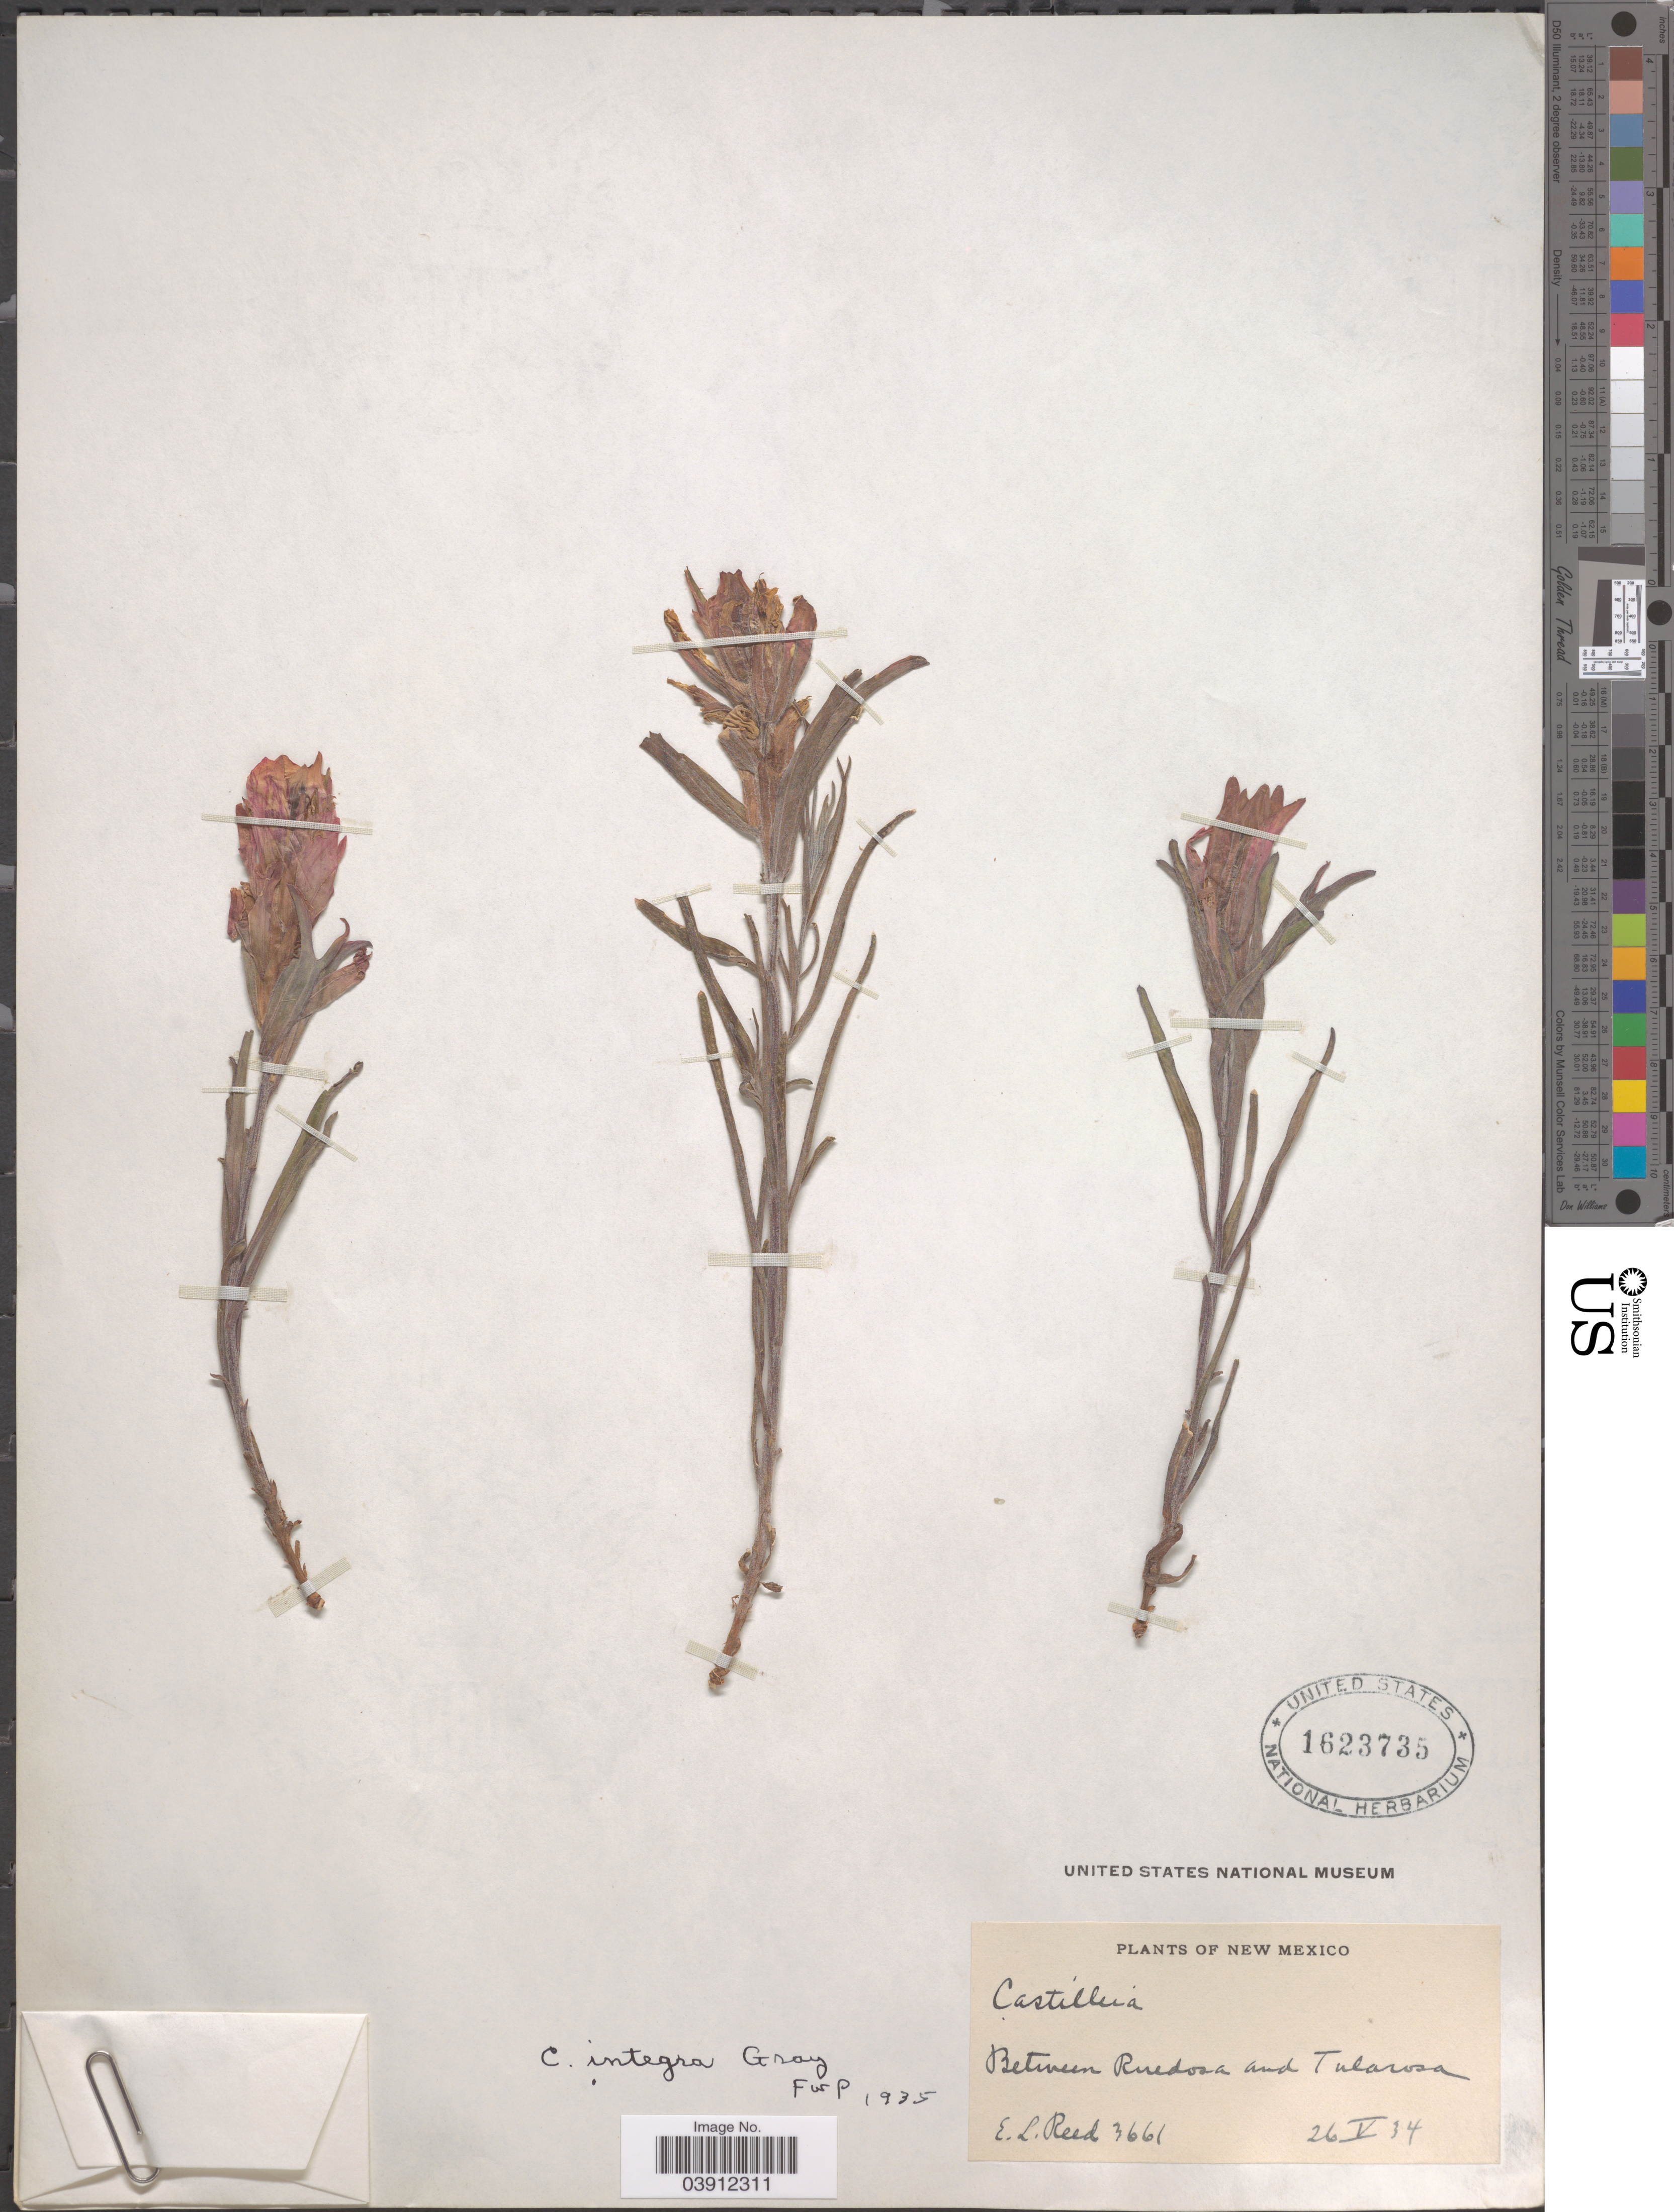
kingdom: Plantae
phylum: Tracheophyta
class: Magnoliopsida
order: Lamiales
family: Orobanchaceae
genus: Castilleja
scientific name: Castilleja integra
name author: A. Gray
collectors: E. Reed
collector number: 3661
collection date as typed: Transcribed d/m/y: 26/5/34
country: United States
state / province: New Mexico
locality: Between Ruidosa and Tularosa.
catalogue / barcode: US 1623735